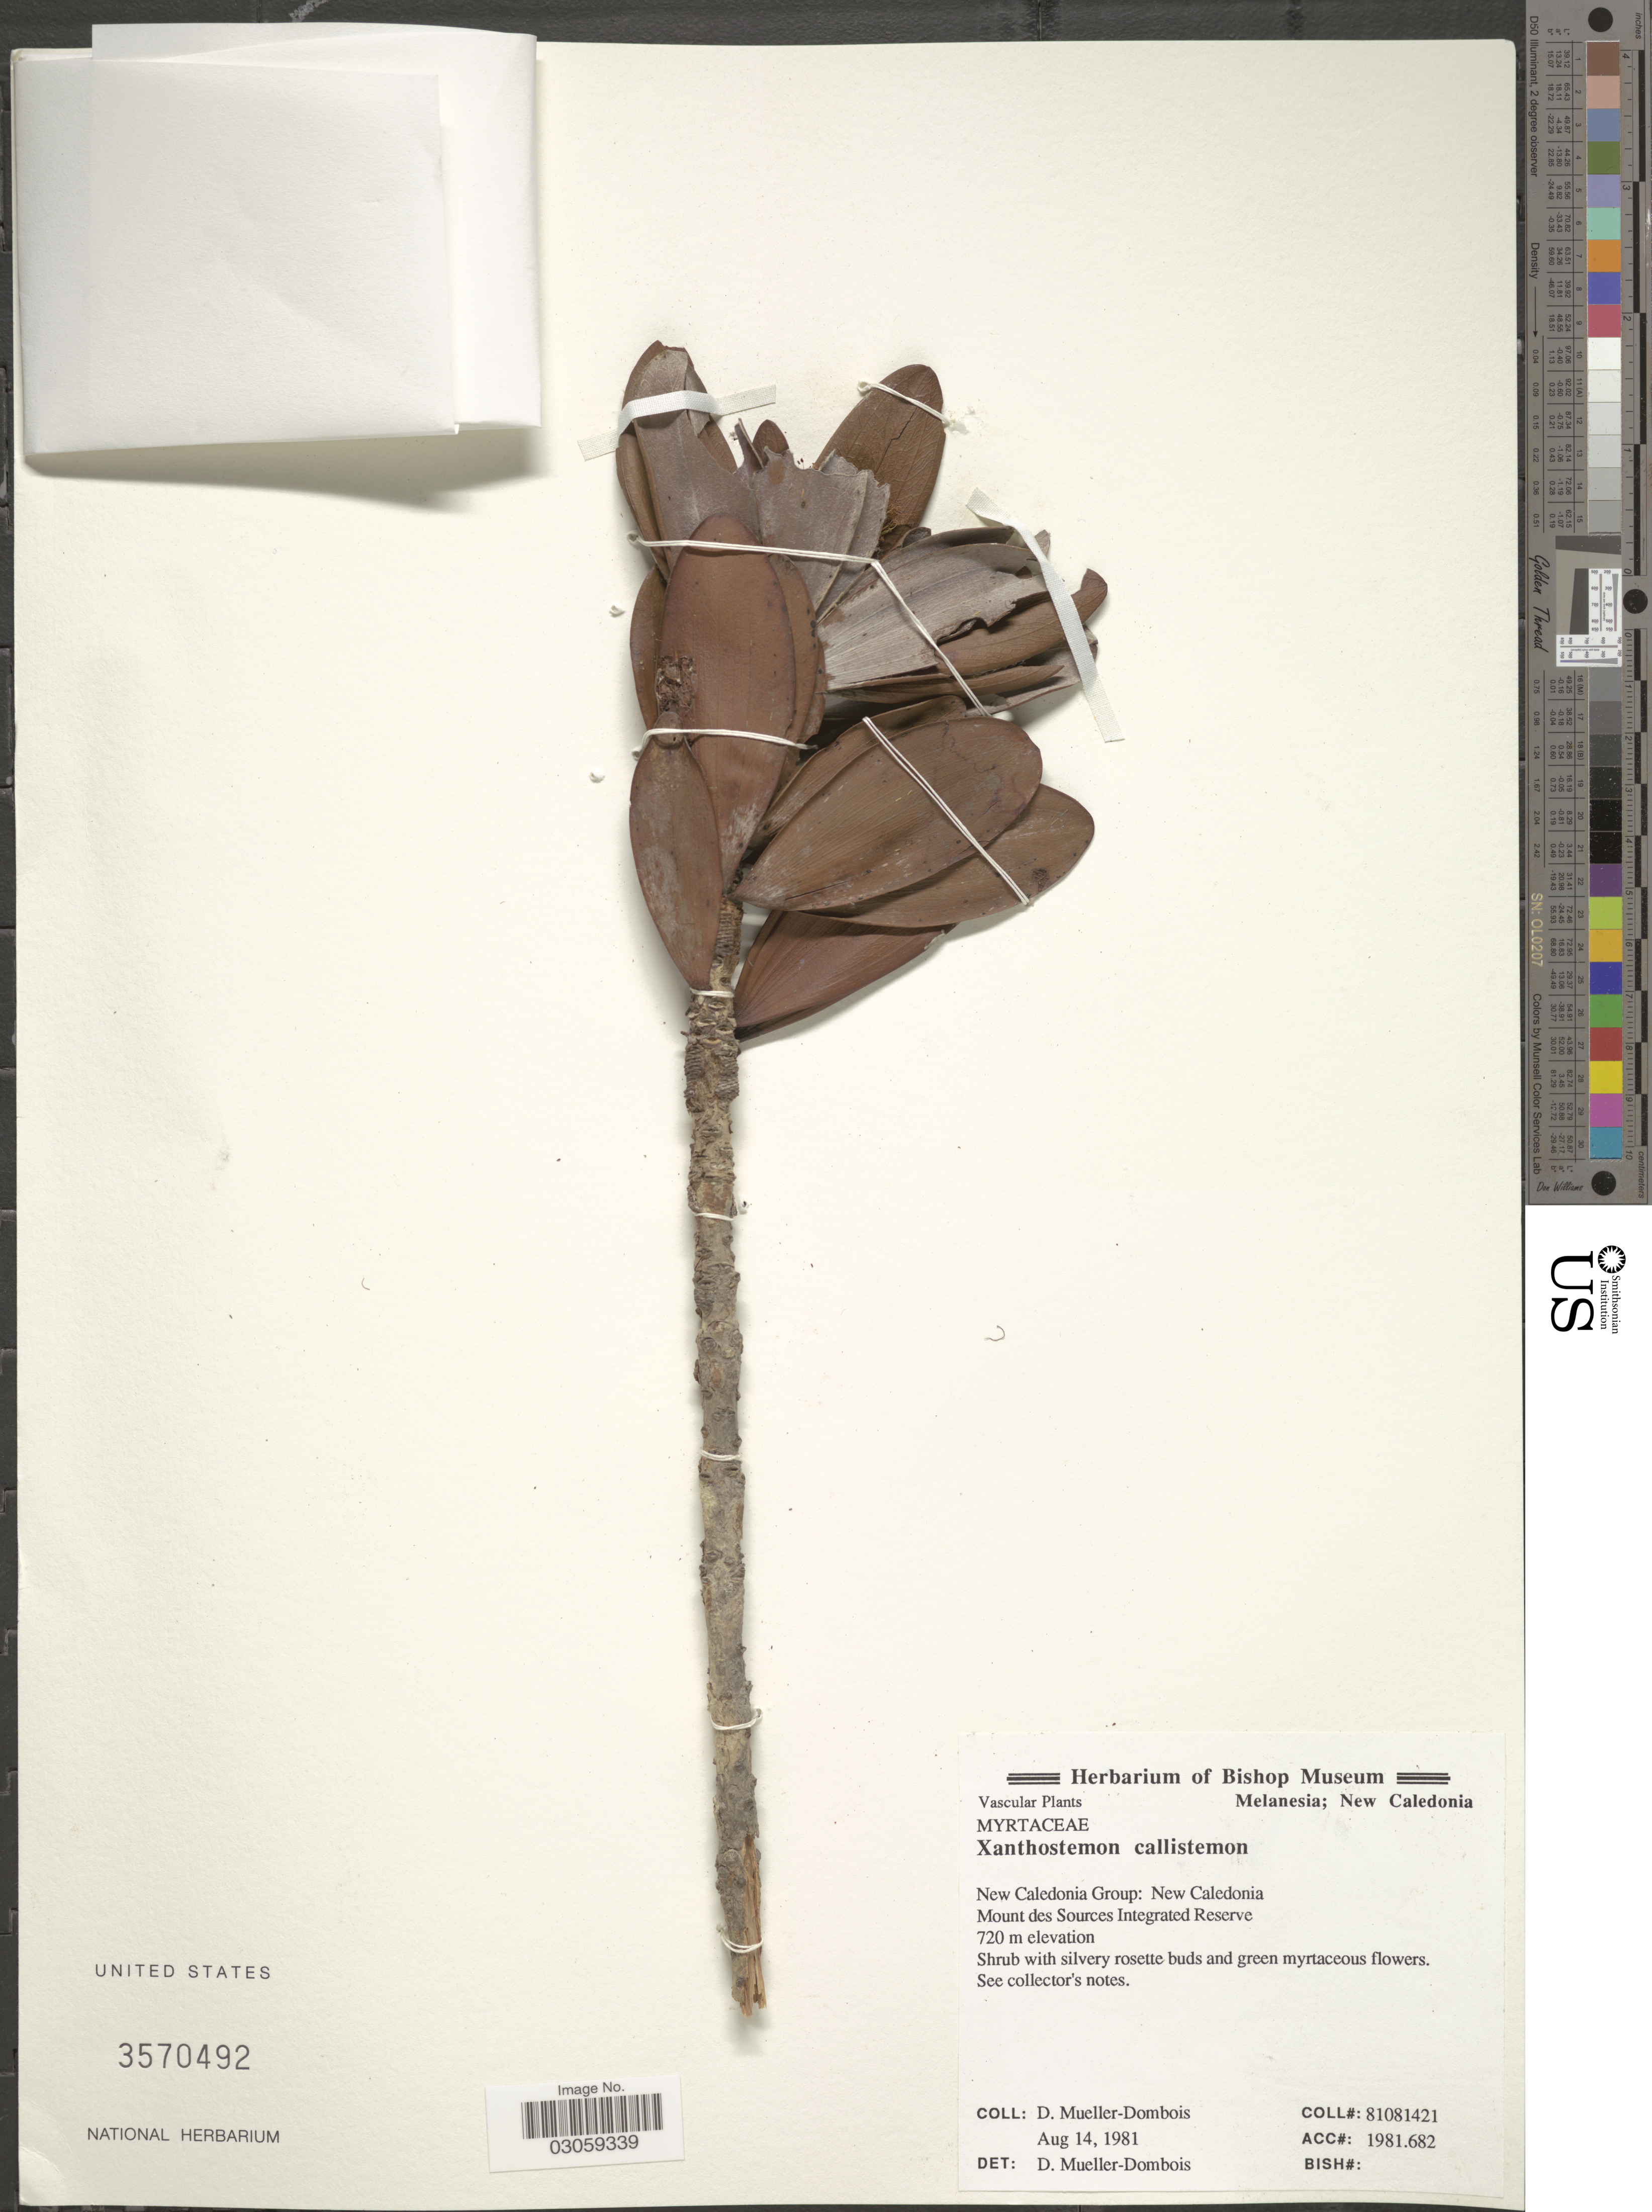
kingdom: Plantae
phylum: Tracheophyta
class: Magnoliopsida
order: Myrtales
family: Myrtaceae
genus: Xanthostemon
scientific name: Xanthostemon sp.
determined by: Strong, Mark T., (BOT), Smithsonian Institution - National Museum of Natural History (UNITED STATES)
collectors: D. Mueller-Dombois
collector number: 81081421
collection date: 1981-08-14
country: New Caledonia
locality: New Caledonia Group. Mount des Sources Integrated Reserve.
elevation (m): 720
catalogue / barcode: US 3570492